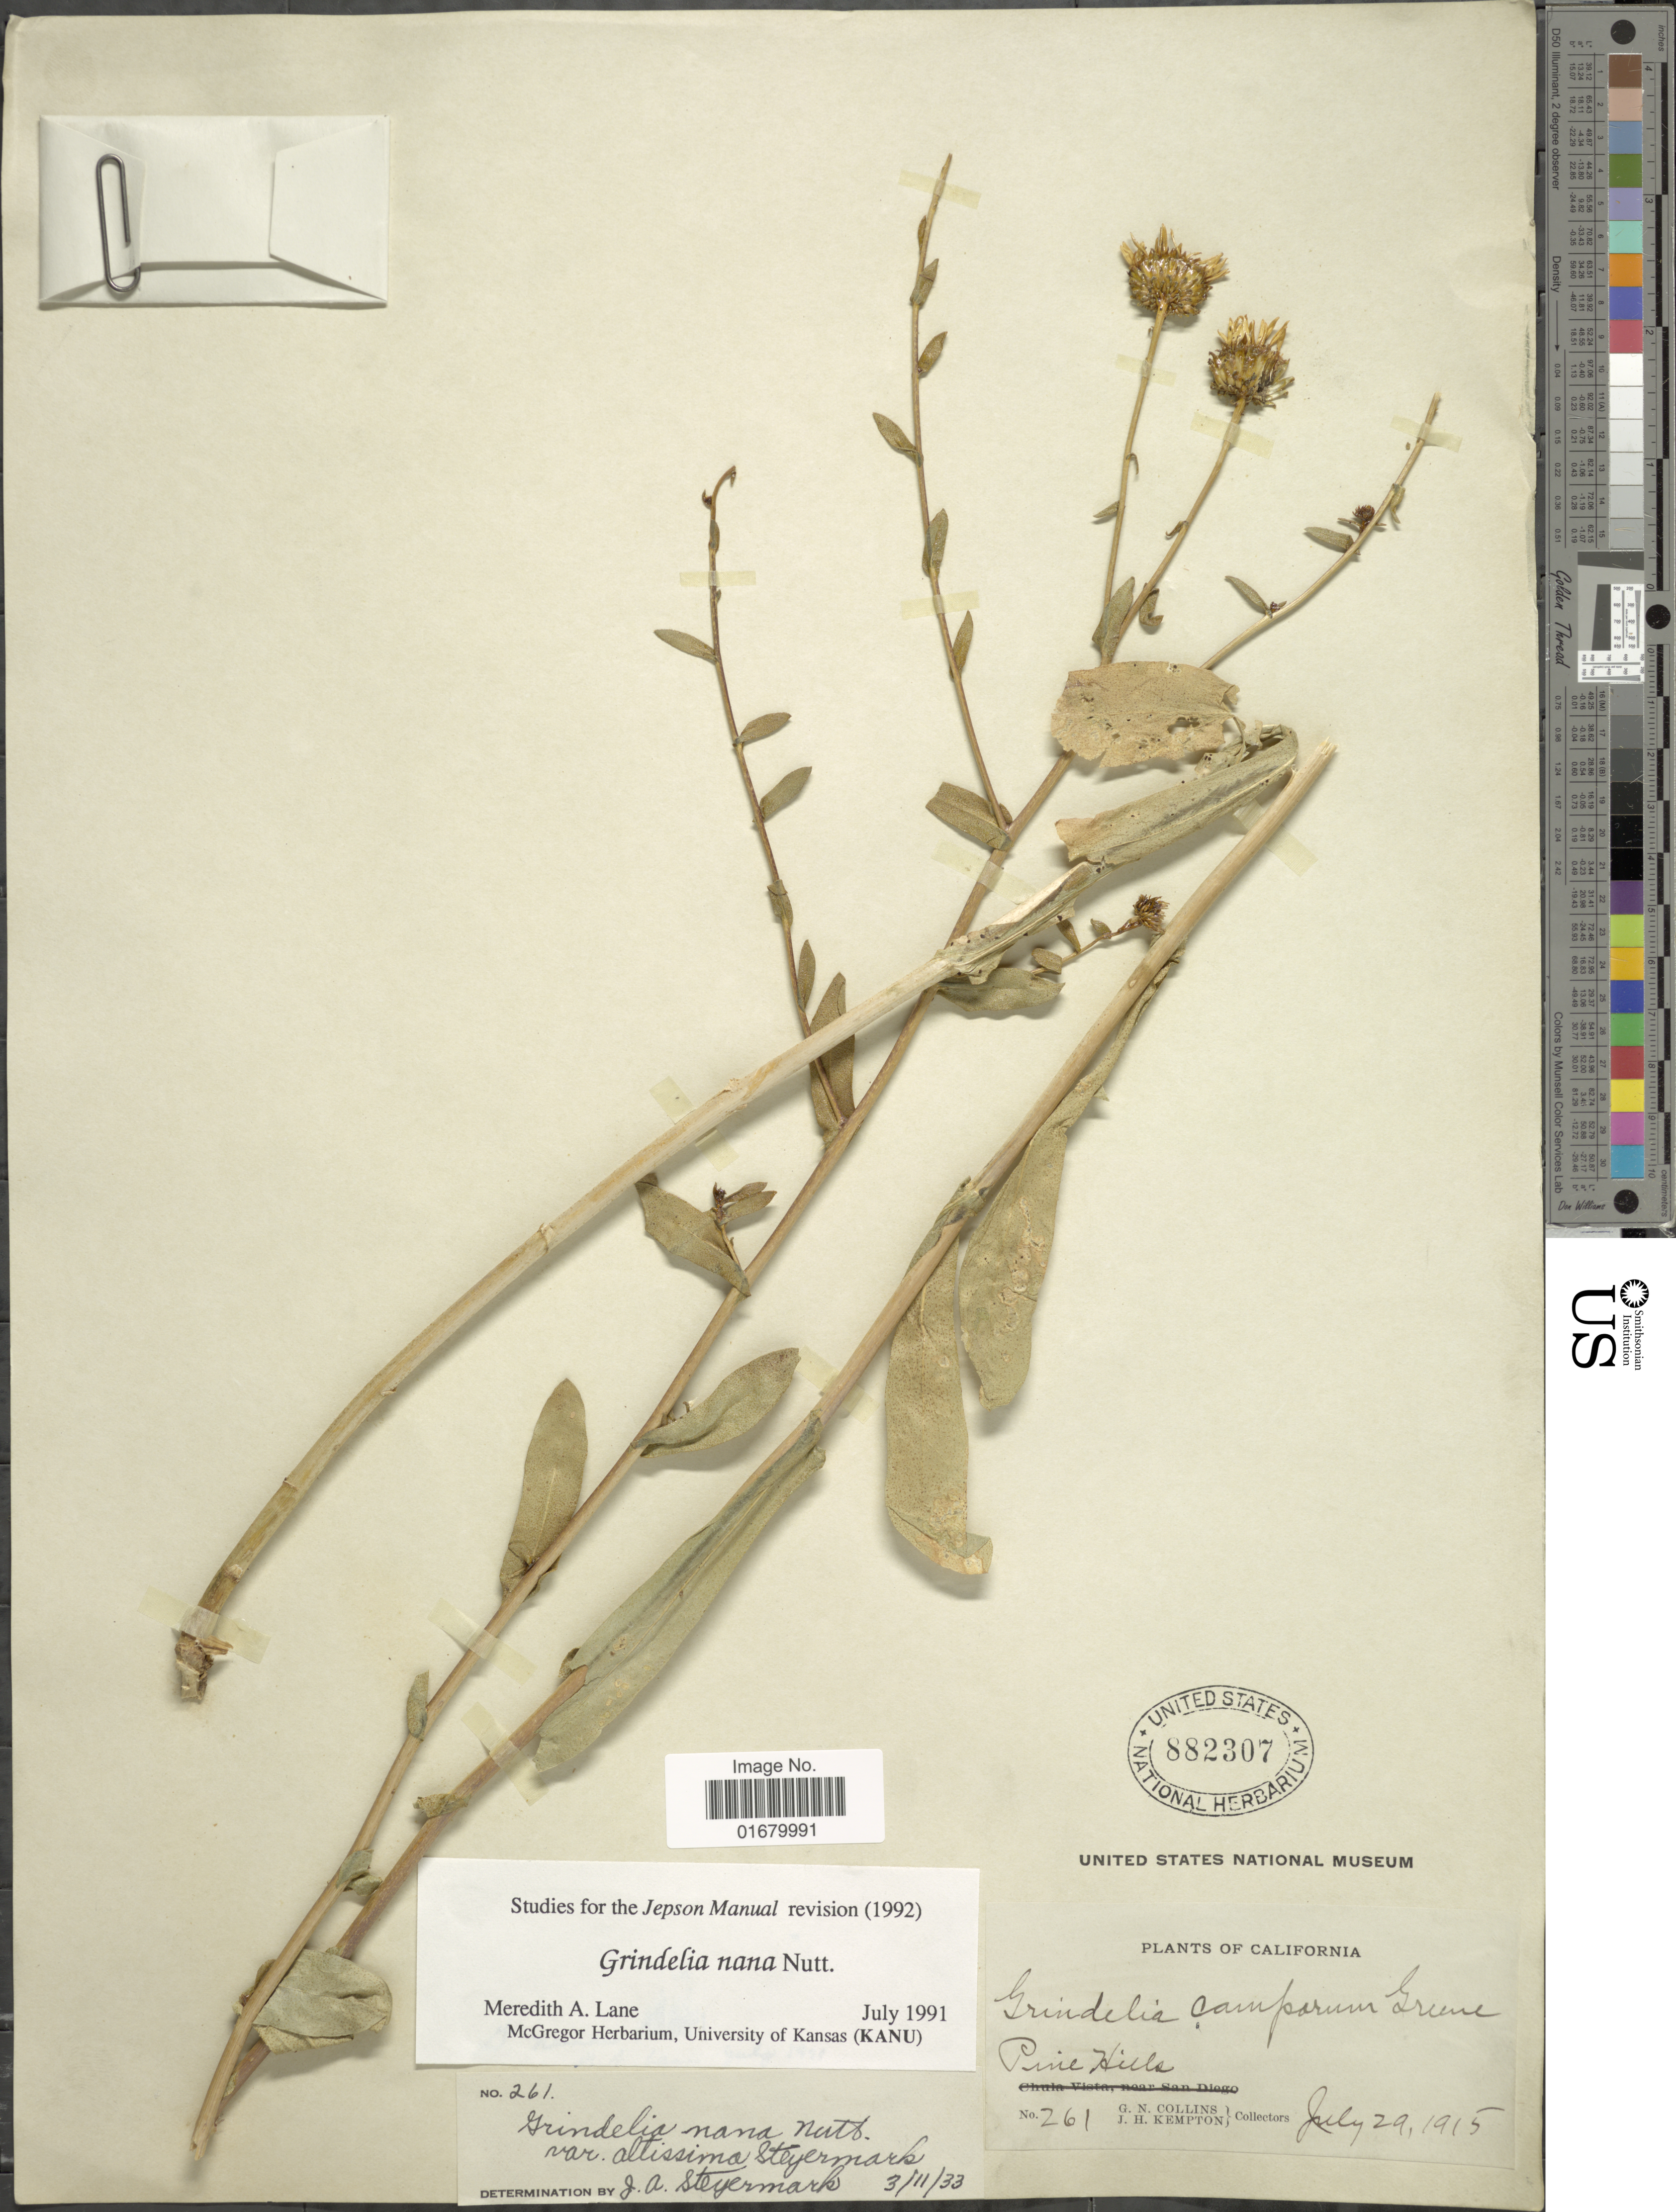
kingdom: Plantae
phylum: Tracheophyta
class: Magnoliopsida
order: Asterales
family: Asteraceae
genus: Grindelia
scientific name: Grindelia nana var. nana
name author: Nutt.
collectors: G. Collins & J. H. Kempton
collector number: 261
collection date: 1915-07-29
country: United States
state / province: California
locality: Pine Hills.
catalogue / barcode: US 882307